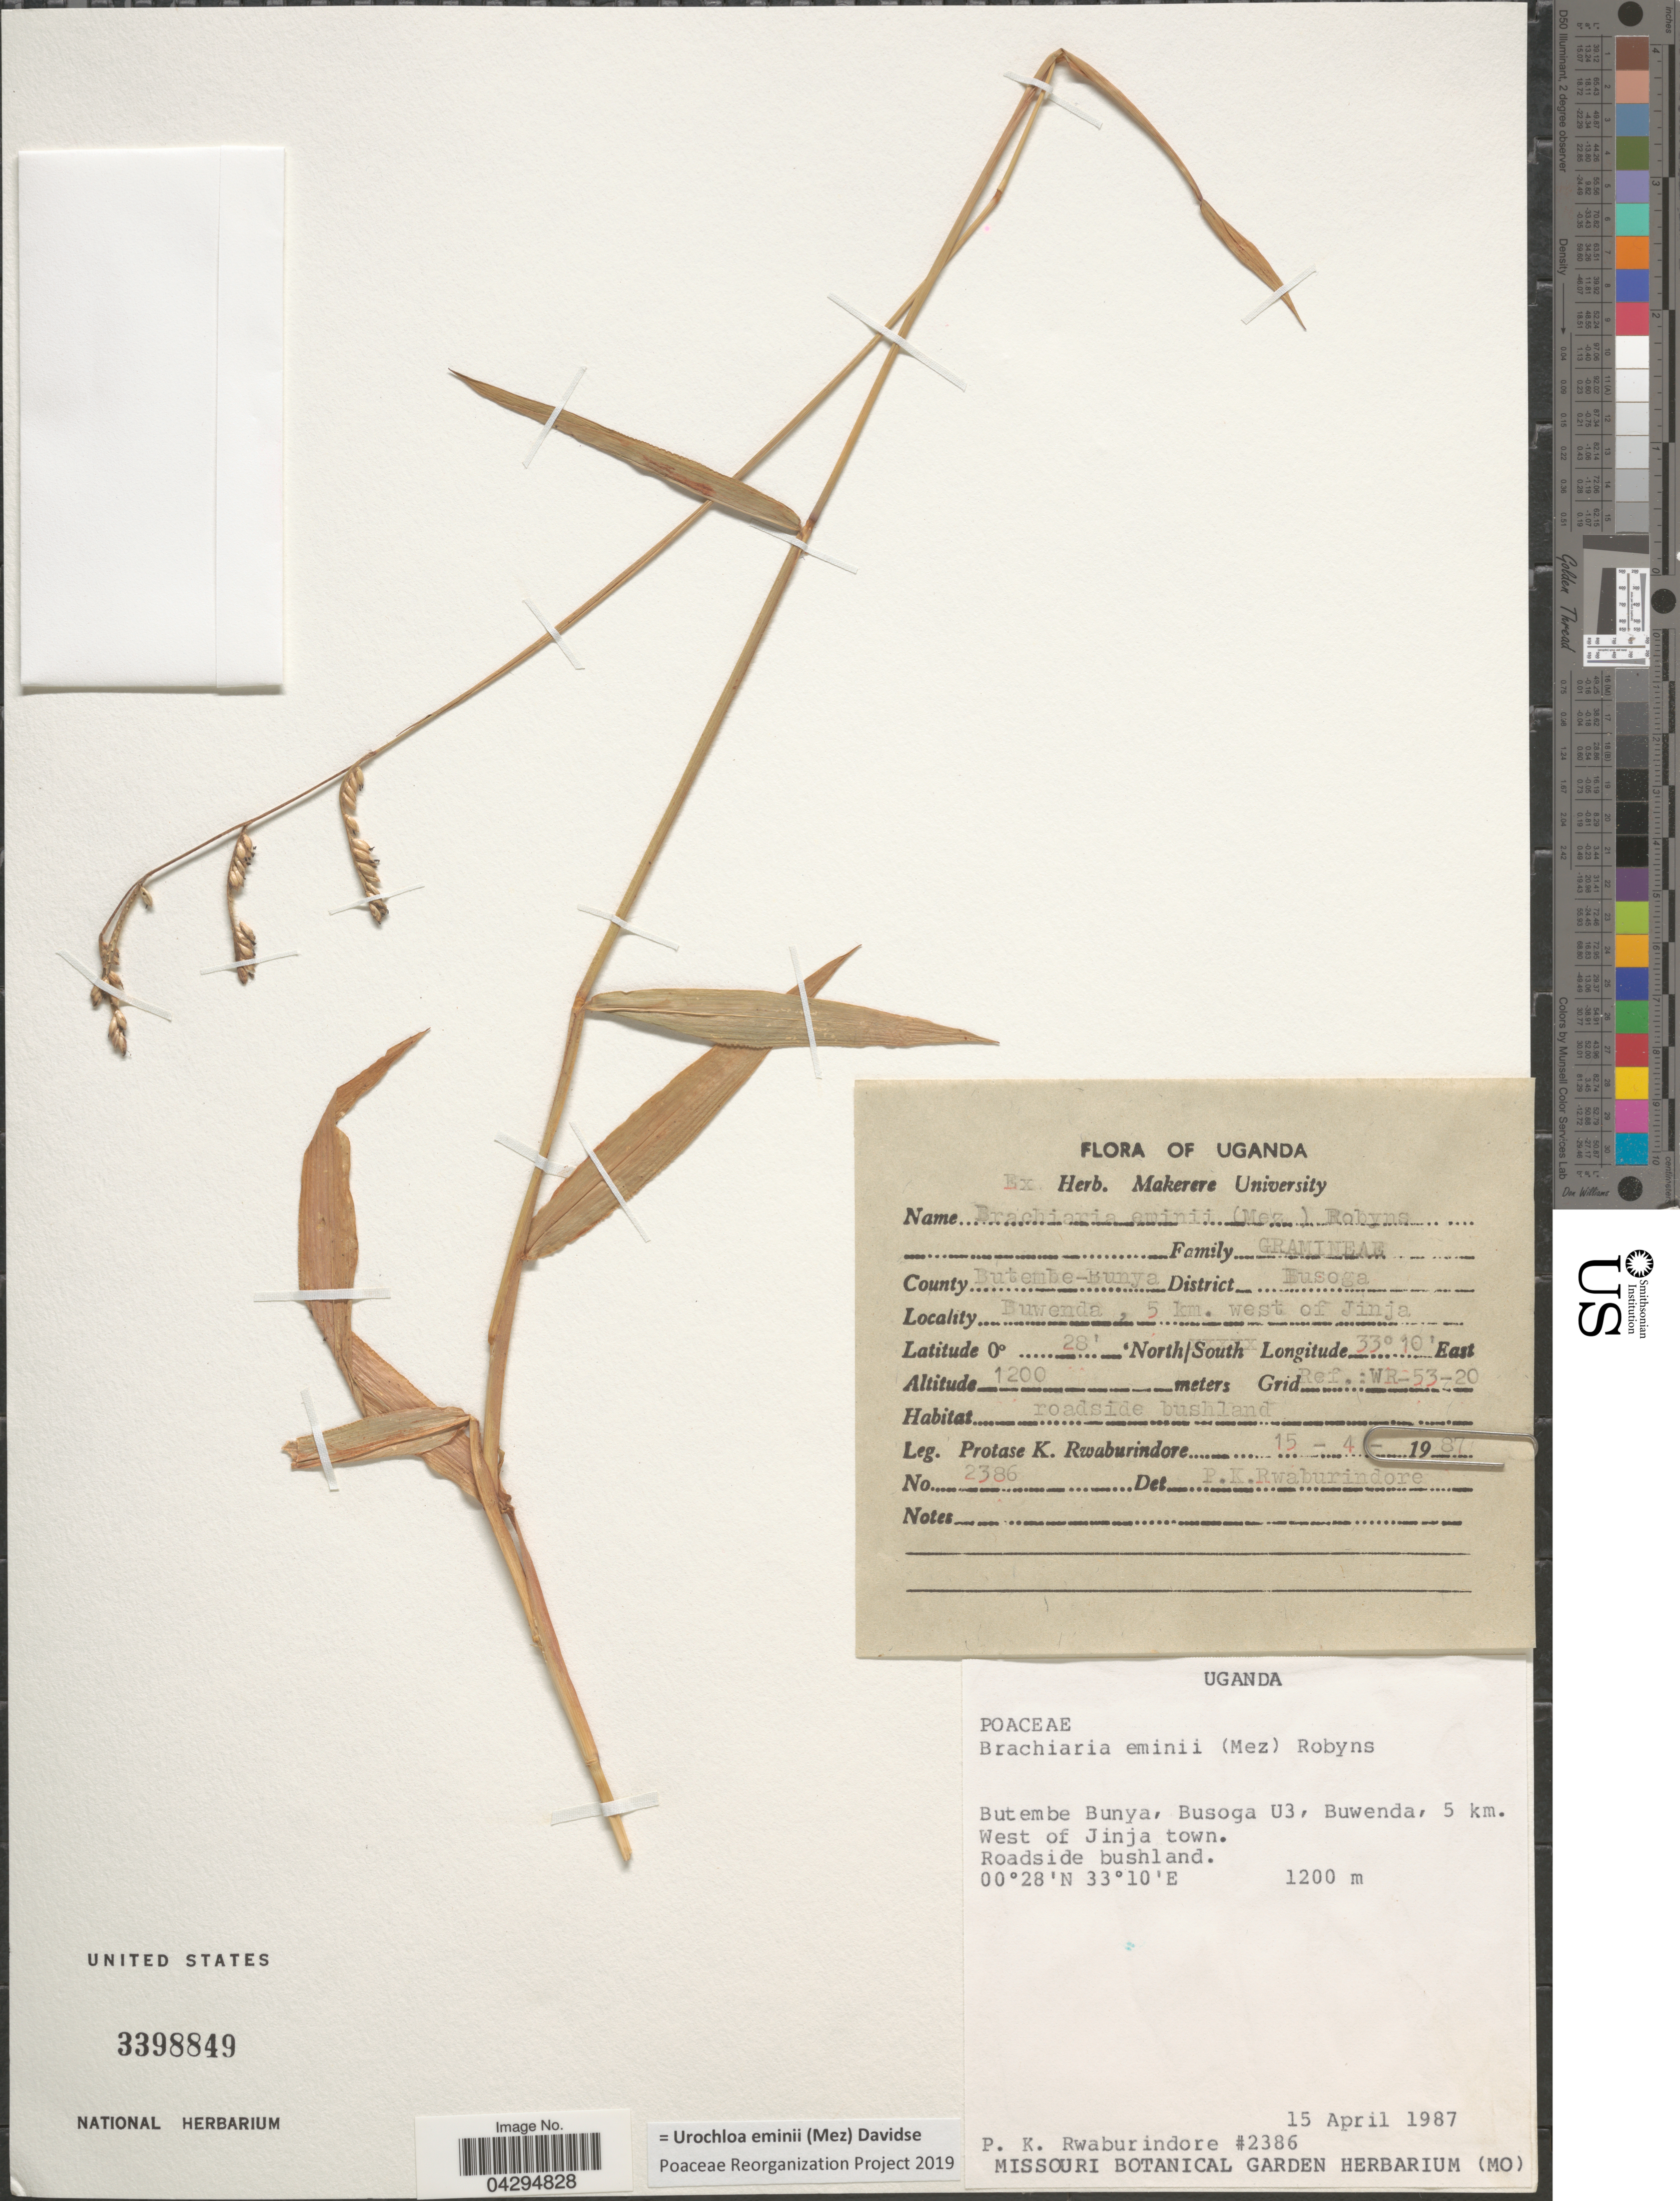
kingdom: Plantae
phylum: Tracheophyta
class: Liliopsida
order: Poales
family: Poaceae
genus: Urochloa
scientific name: Urochloa eminii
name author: (Mez) Davidse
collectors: P. Rwaburindore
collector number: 2386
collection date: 1987-04-15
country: Uganda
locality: County Butembe-Bunya. District Busoga U3. Buwenda, 5 km. West of Jinja town. Roadside bushland. Grid Ref.: WR-53-20.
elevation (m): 1200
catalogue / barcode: US 3398849